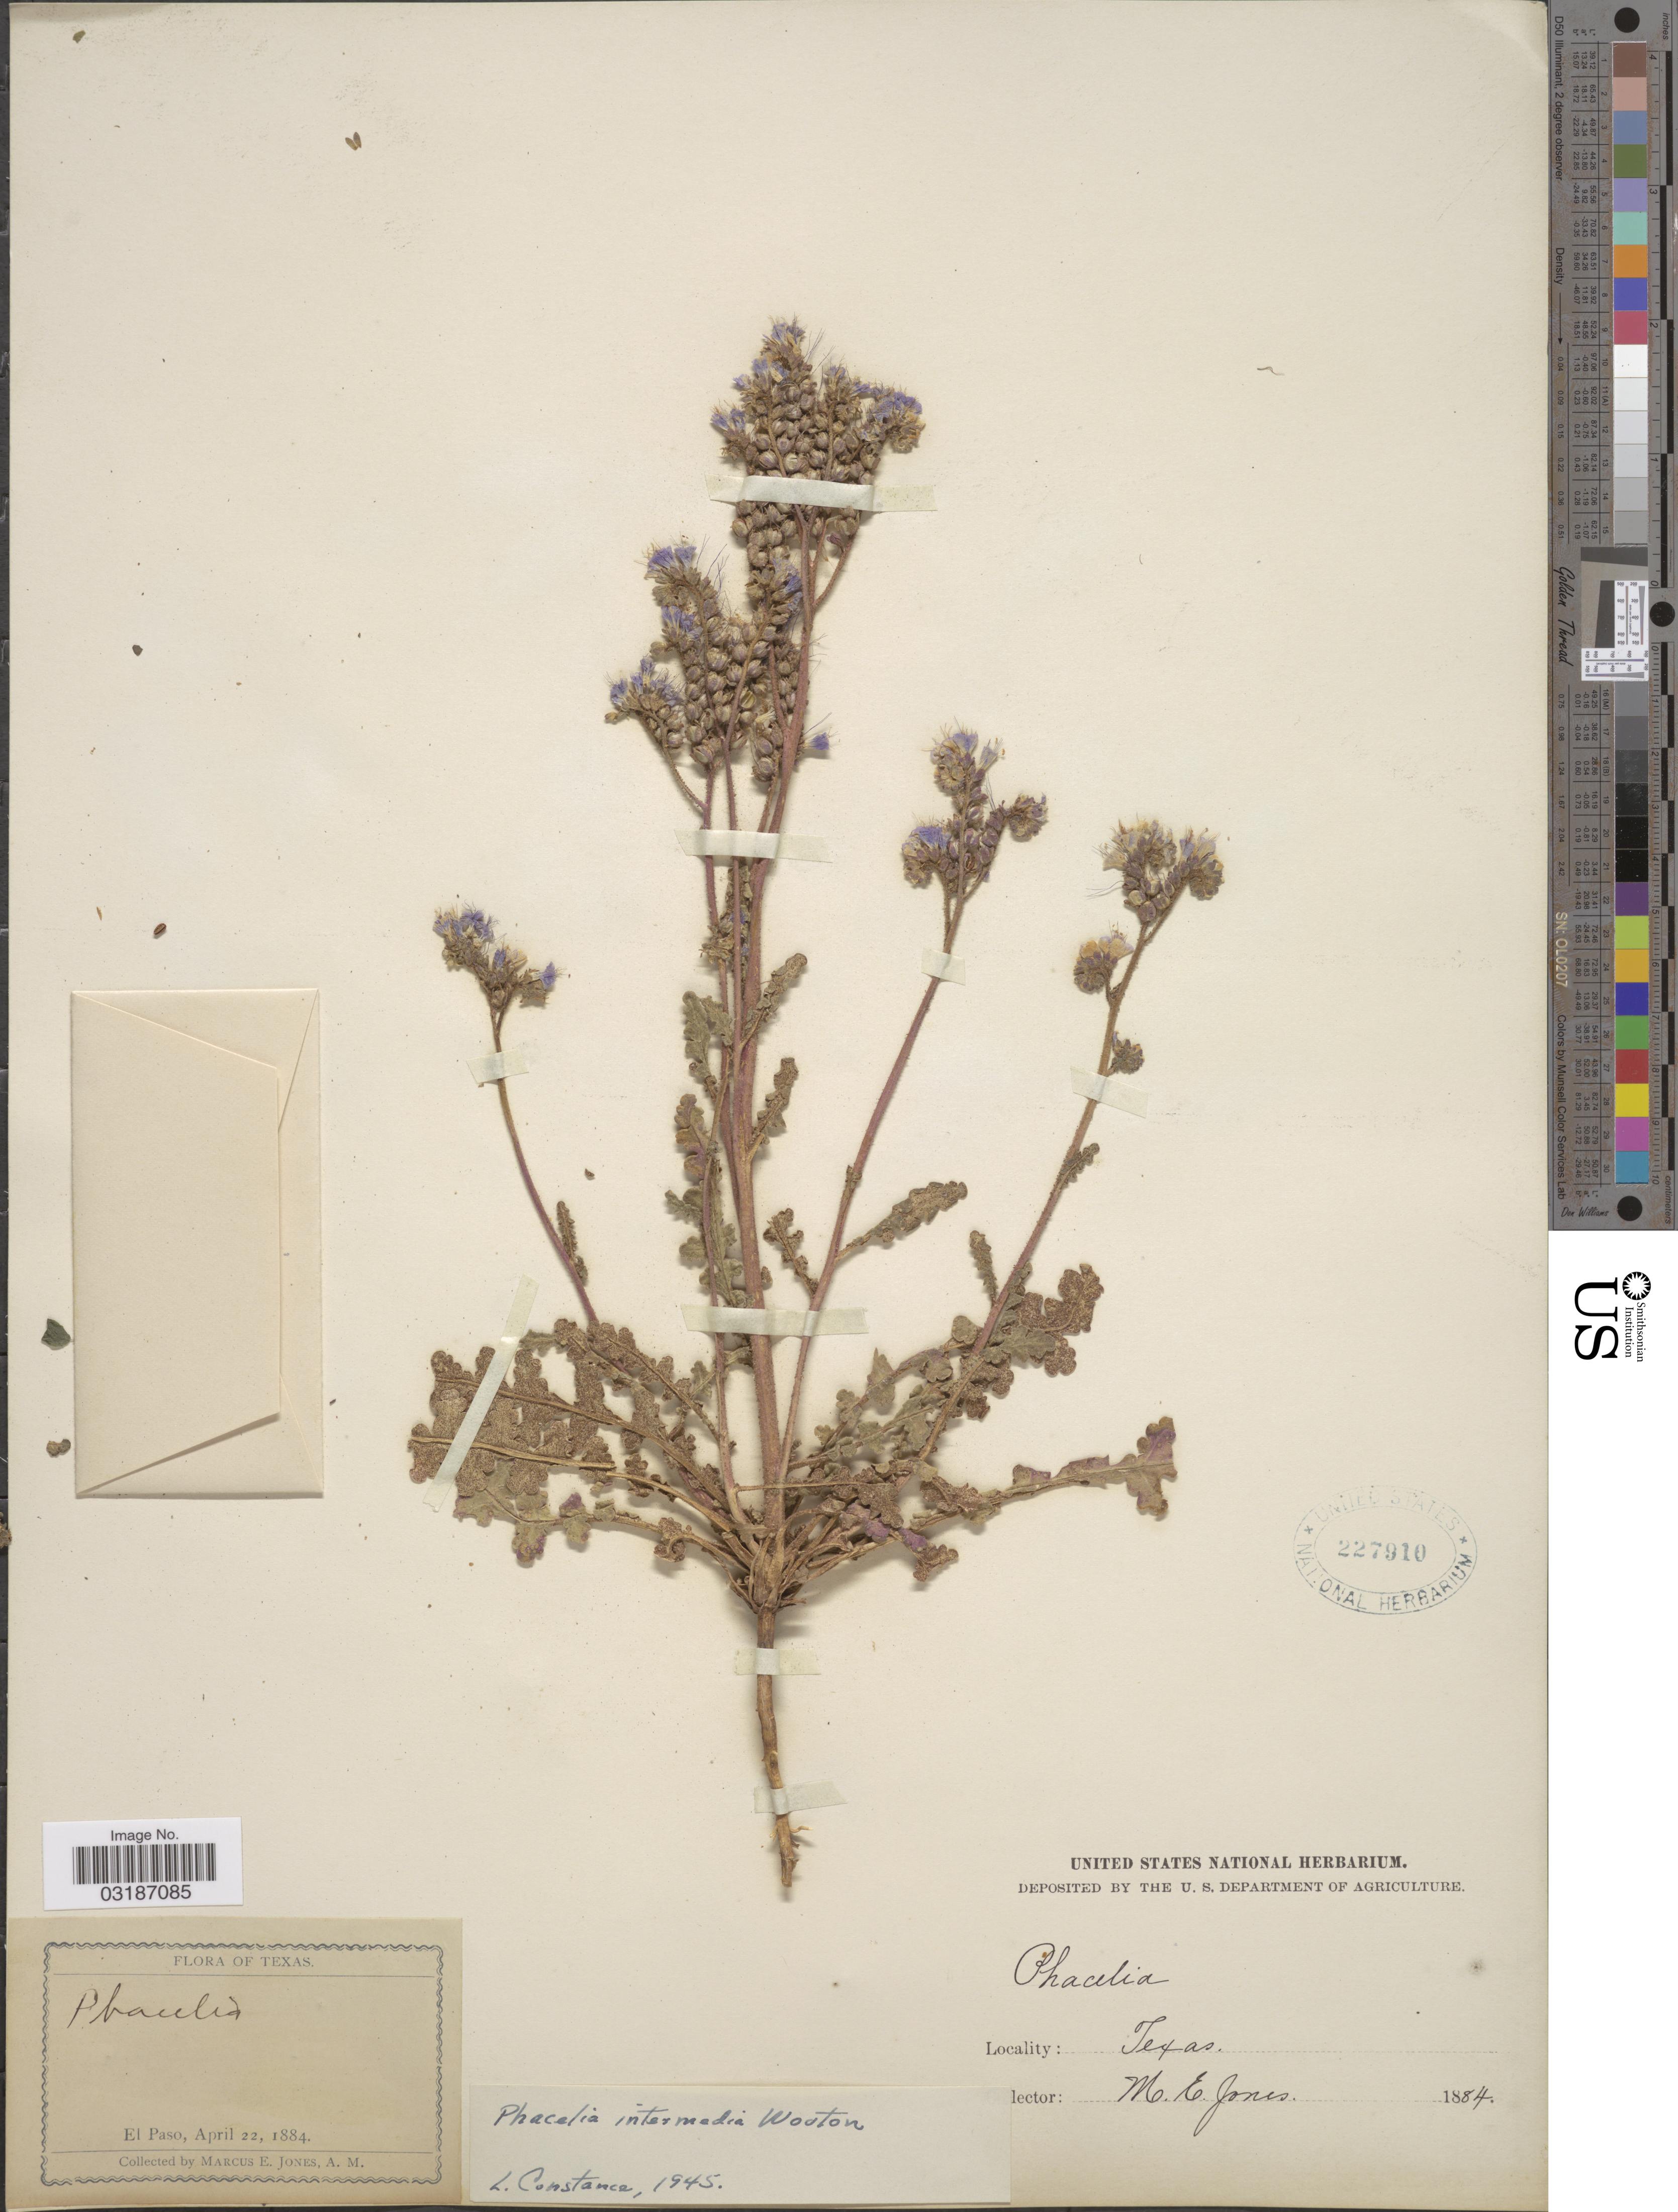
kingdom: Plantae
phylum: Tracheophyta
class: Magnoliopsida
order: Boraginales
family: Hydrophyllaceae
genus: Phacelia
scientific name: Phacelia intermedia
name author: Wooton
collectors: M. E. Jones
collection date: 1884-04-22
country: United States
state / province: Texas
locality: El Paso.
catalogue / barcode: US 227910